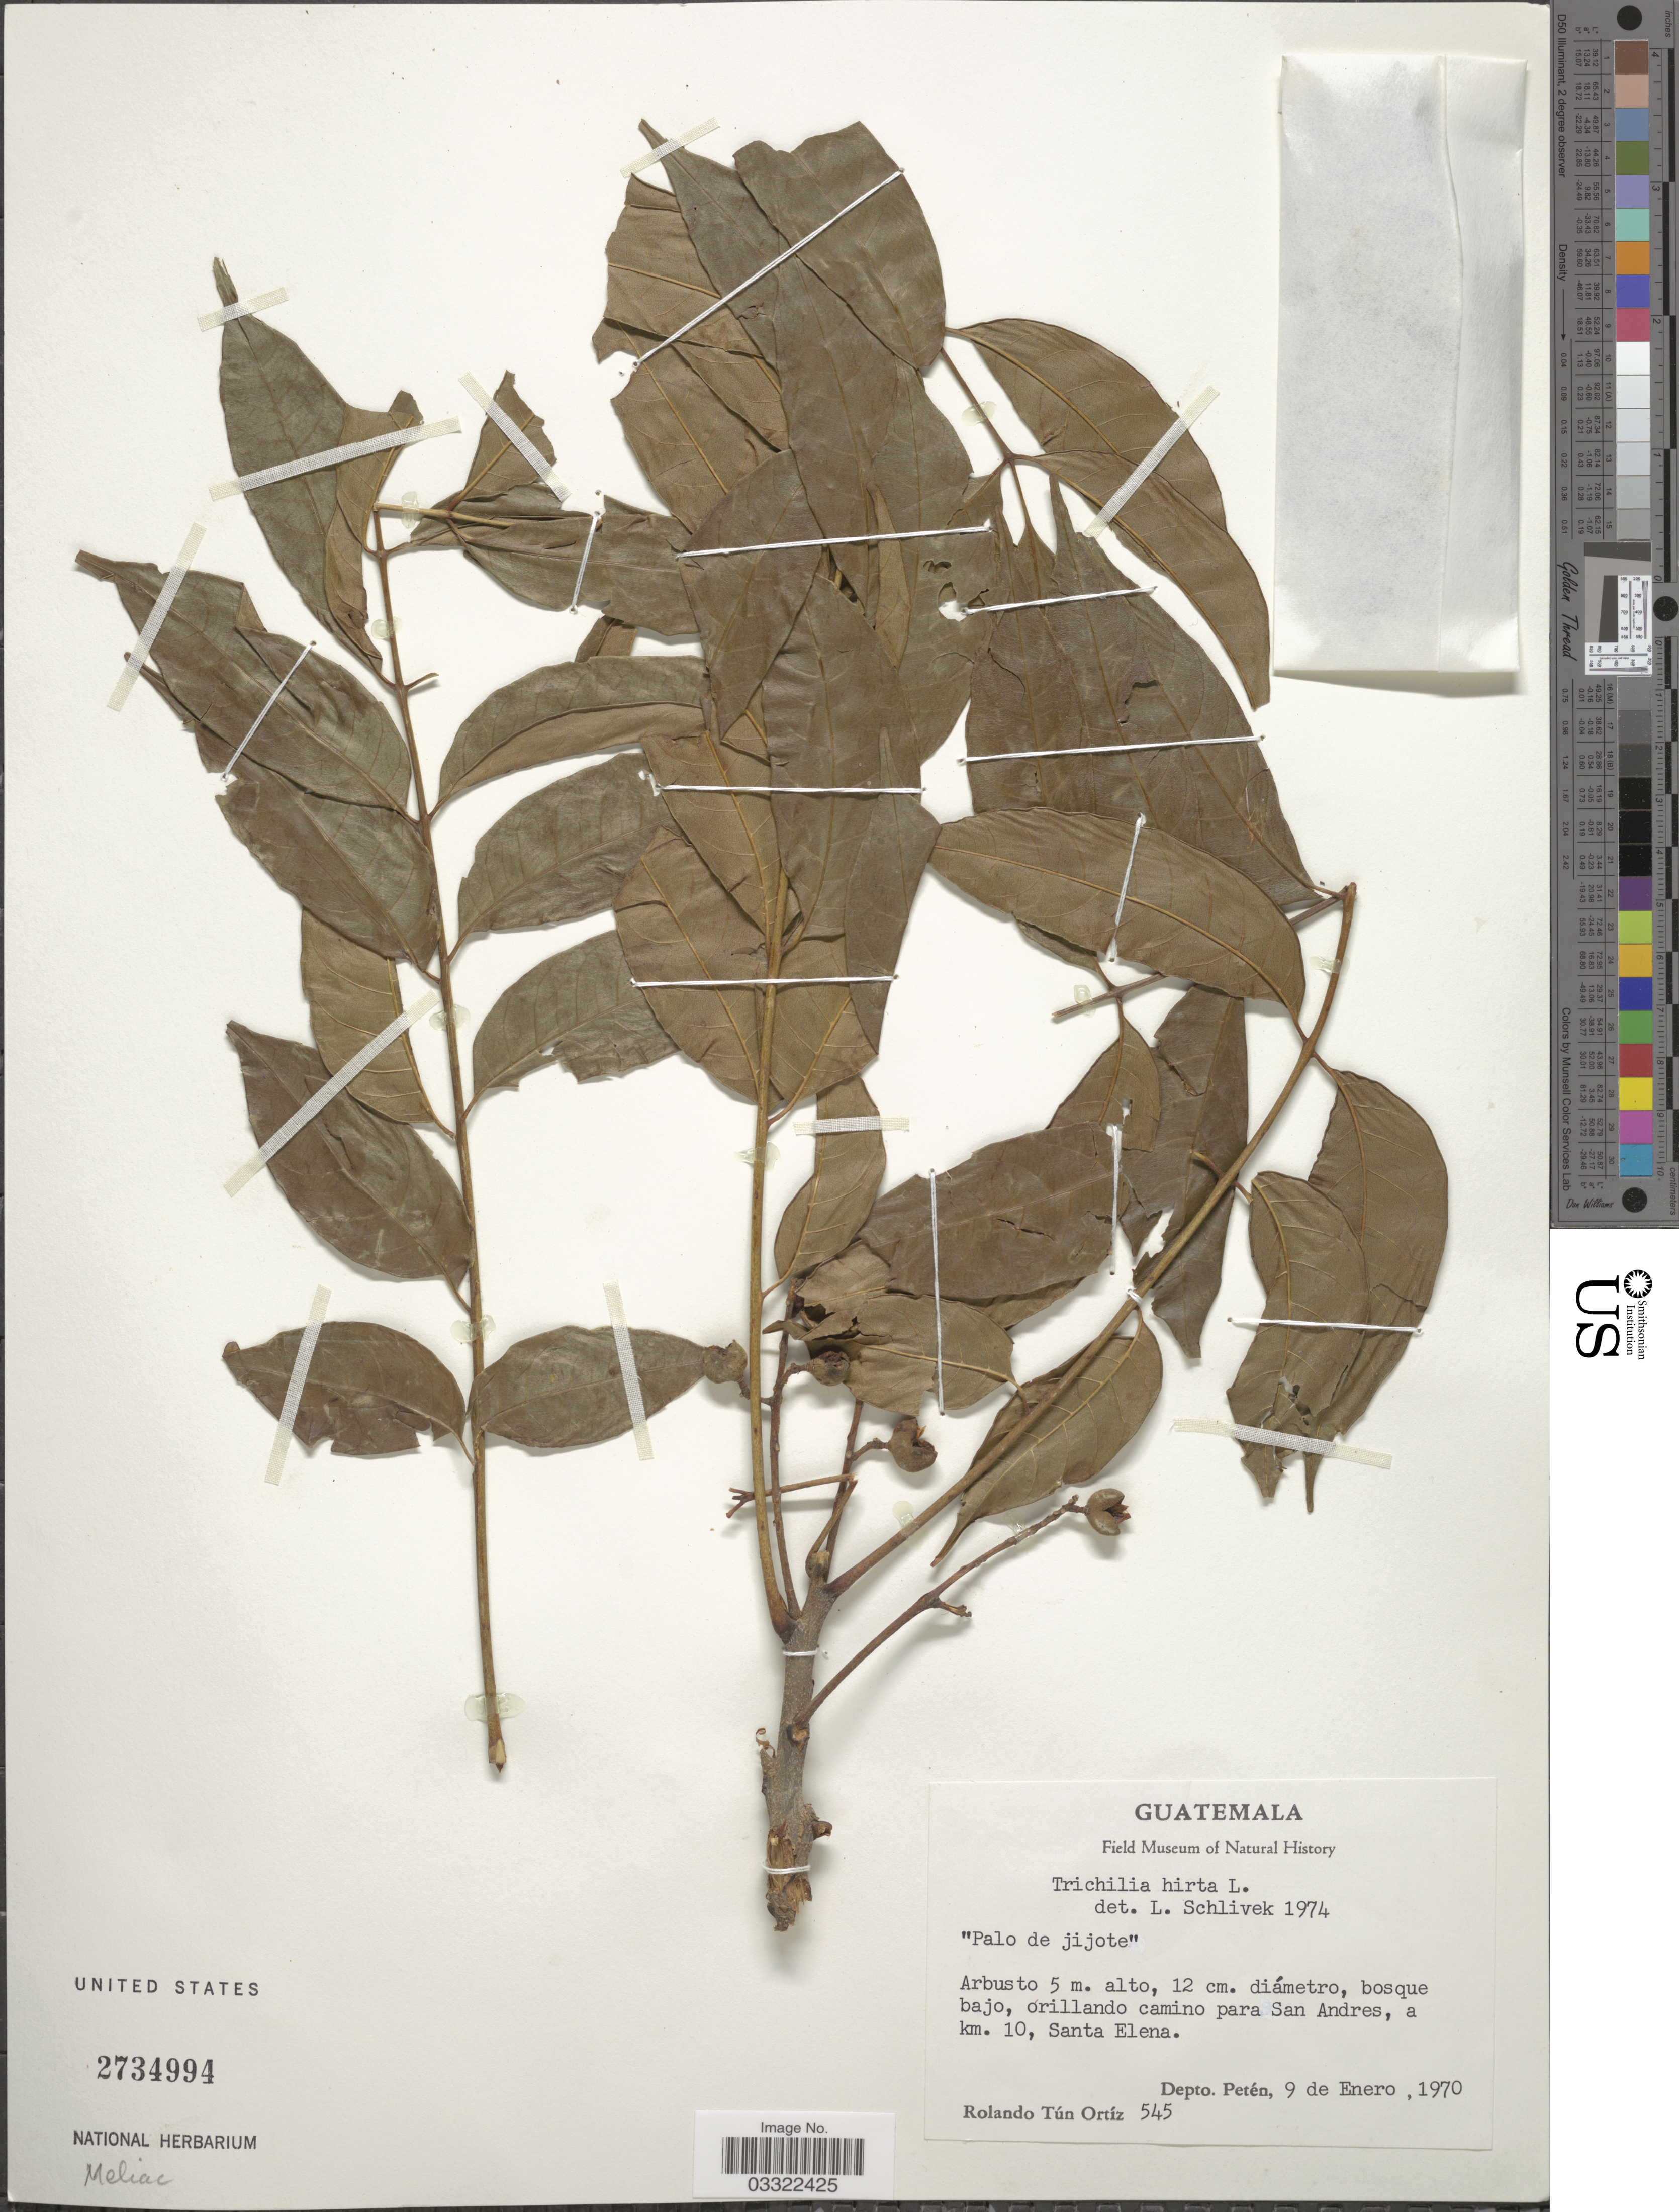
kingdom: Plantae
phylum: Tracheophyta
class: Magnoliopsida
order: Sapindales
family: Meliaceae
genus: Trichilia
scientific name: Trichilia hirta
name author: L.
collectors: R. Ortiz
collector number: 545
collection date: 1970-01-09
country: Guatemala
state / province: El Petén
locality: Orillando camino para San Andres, a km. 10, Santa Elena. Depto. Petén.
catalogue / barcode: US 2734994